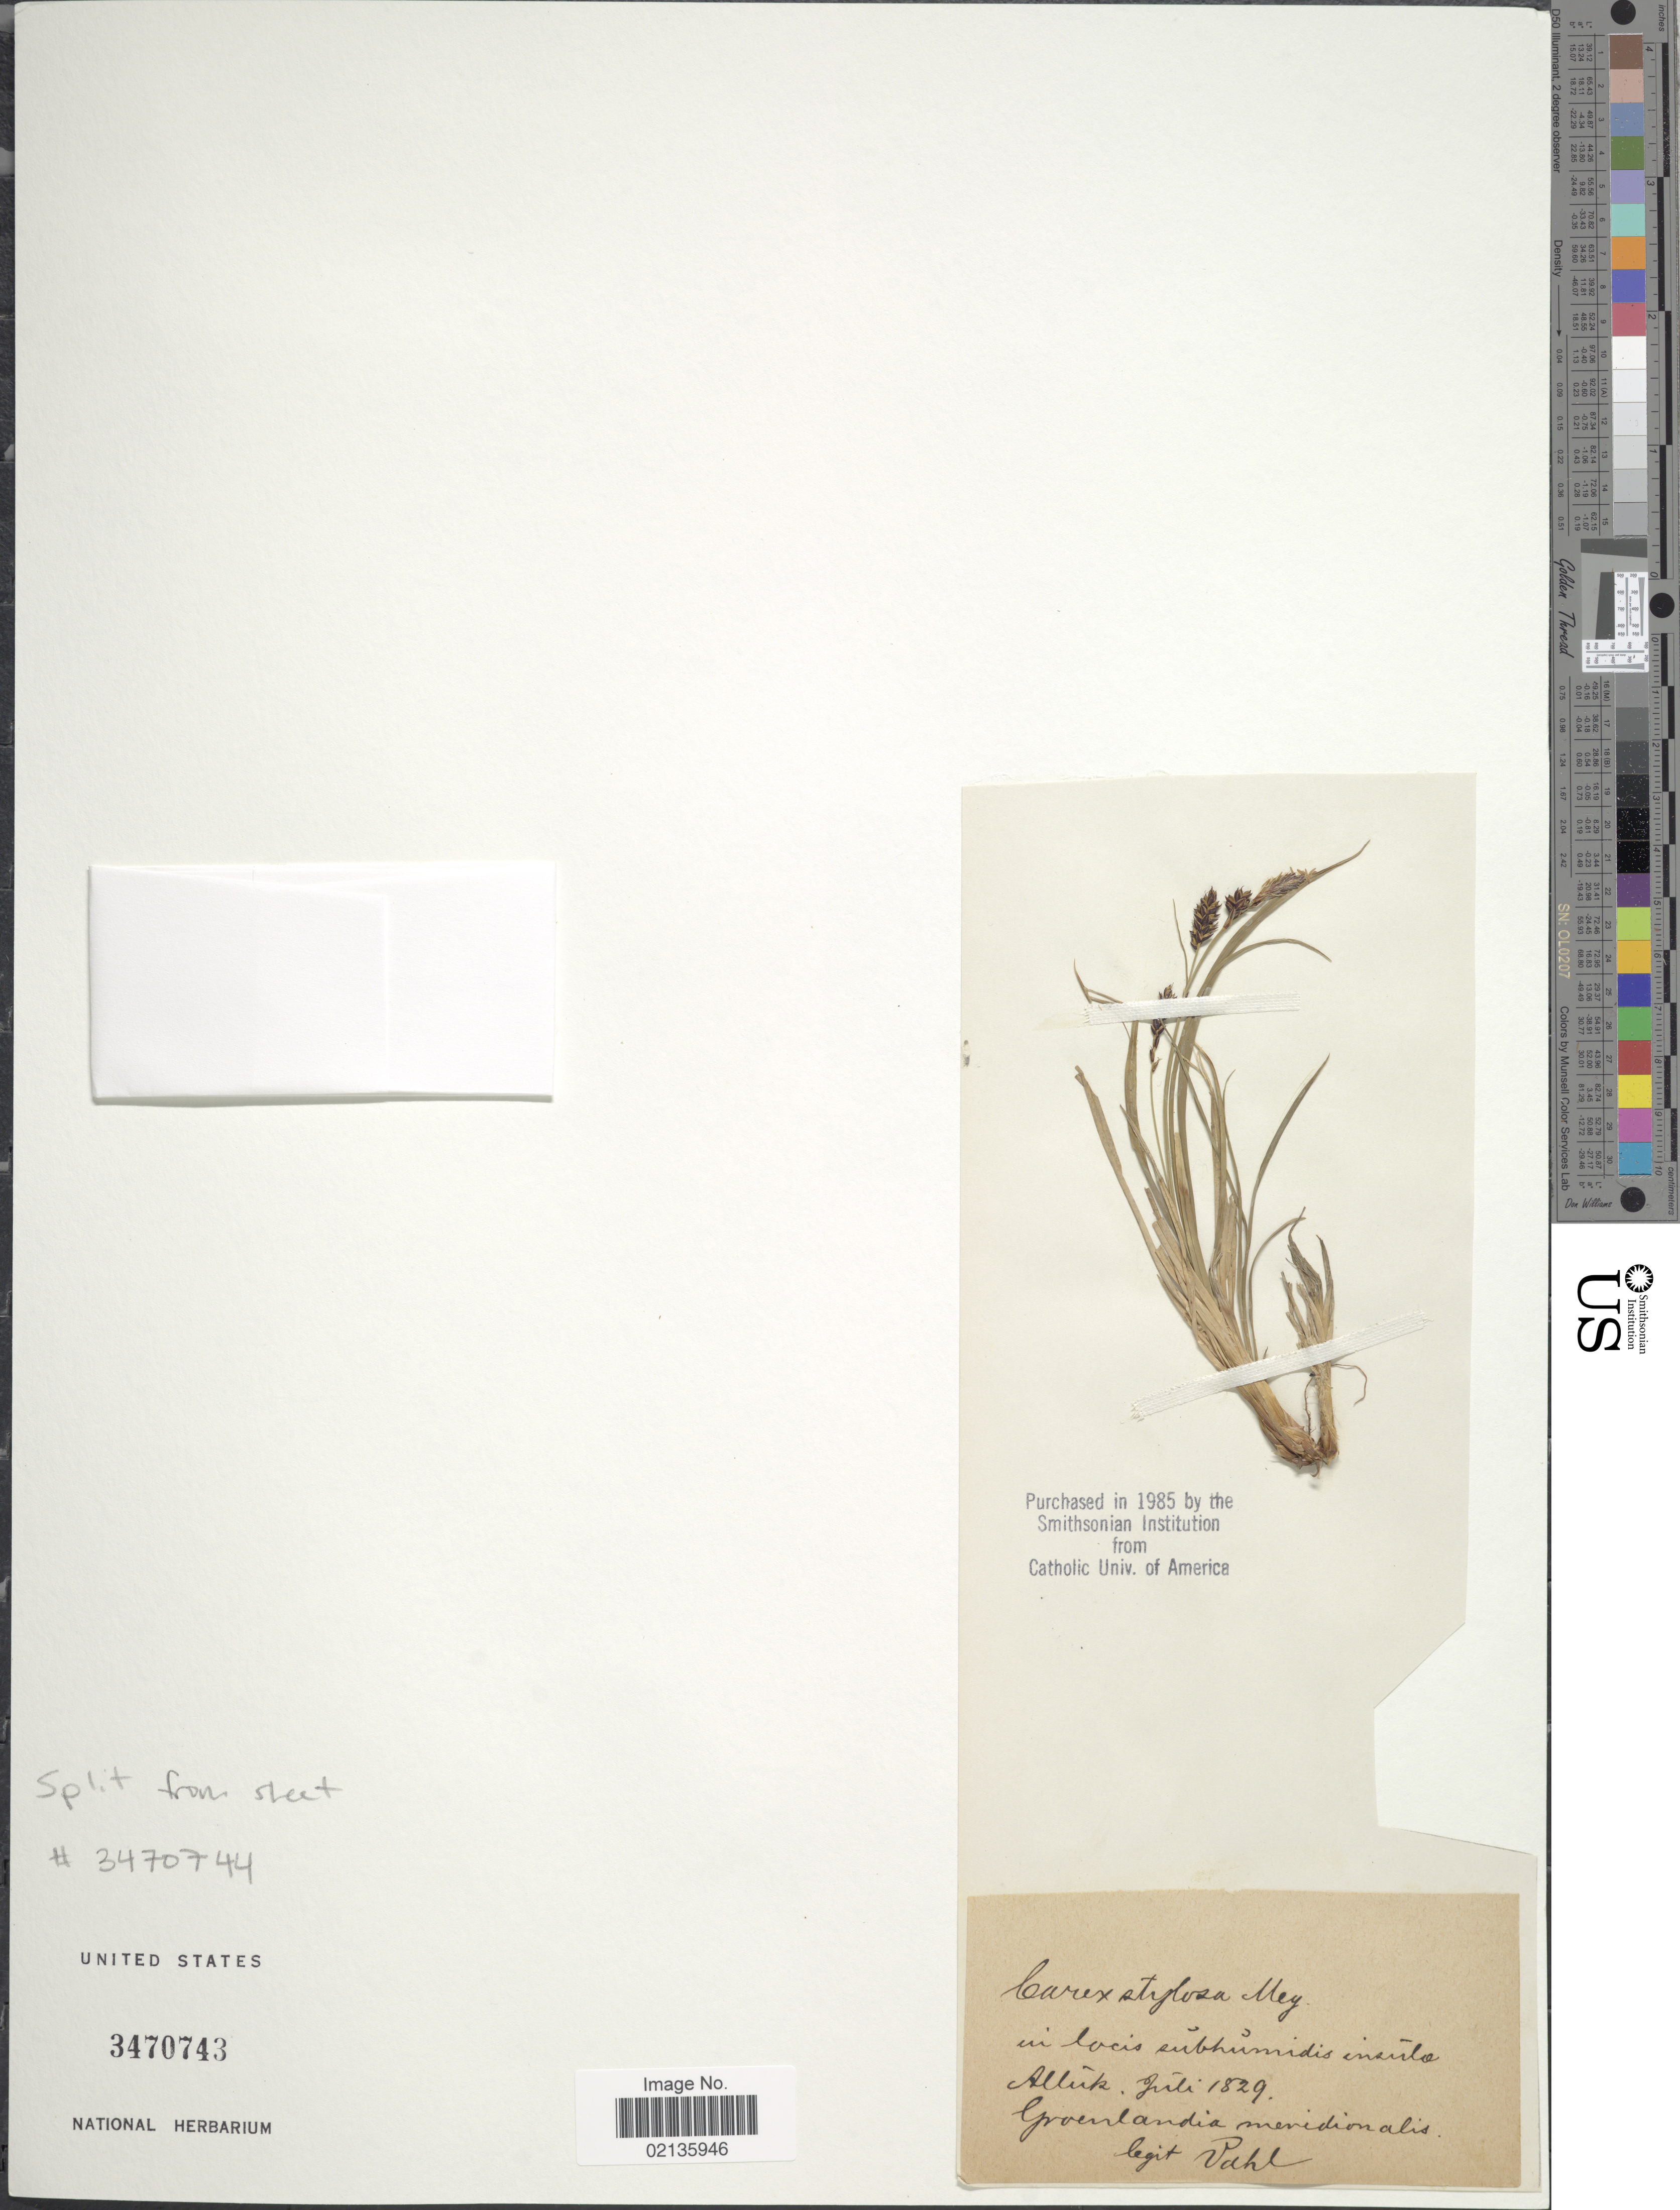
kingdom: Plantae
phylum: Tracheophyta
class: Liliopsida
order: Poales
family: Cyperaceae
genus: Carex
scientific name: Carex stylosa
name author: C.A. Mey.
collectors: -- Vahl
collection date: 1829-07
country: Greenland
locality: In locis subhumidis insula Alluk, Groenlandia meridionalis.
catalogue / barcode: US 3470743